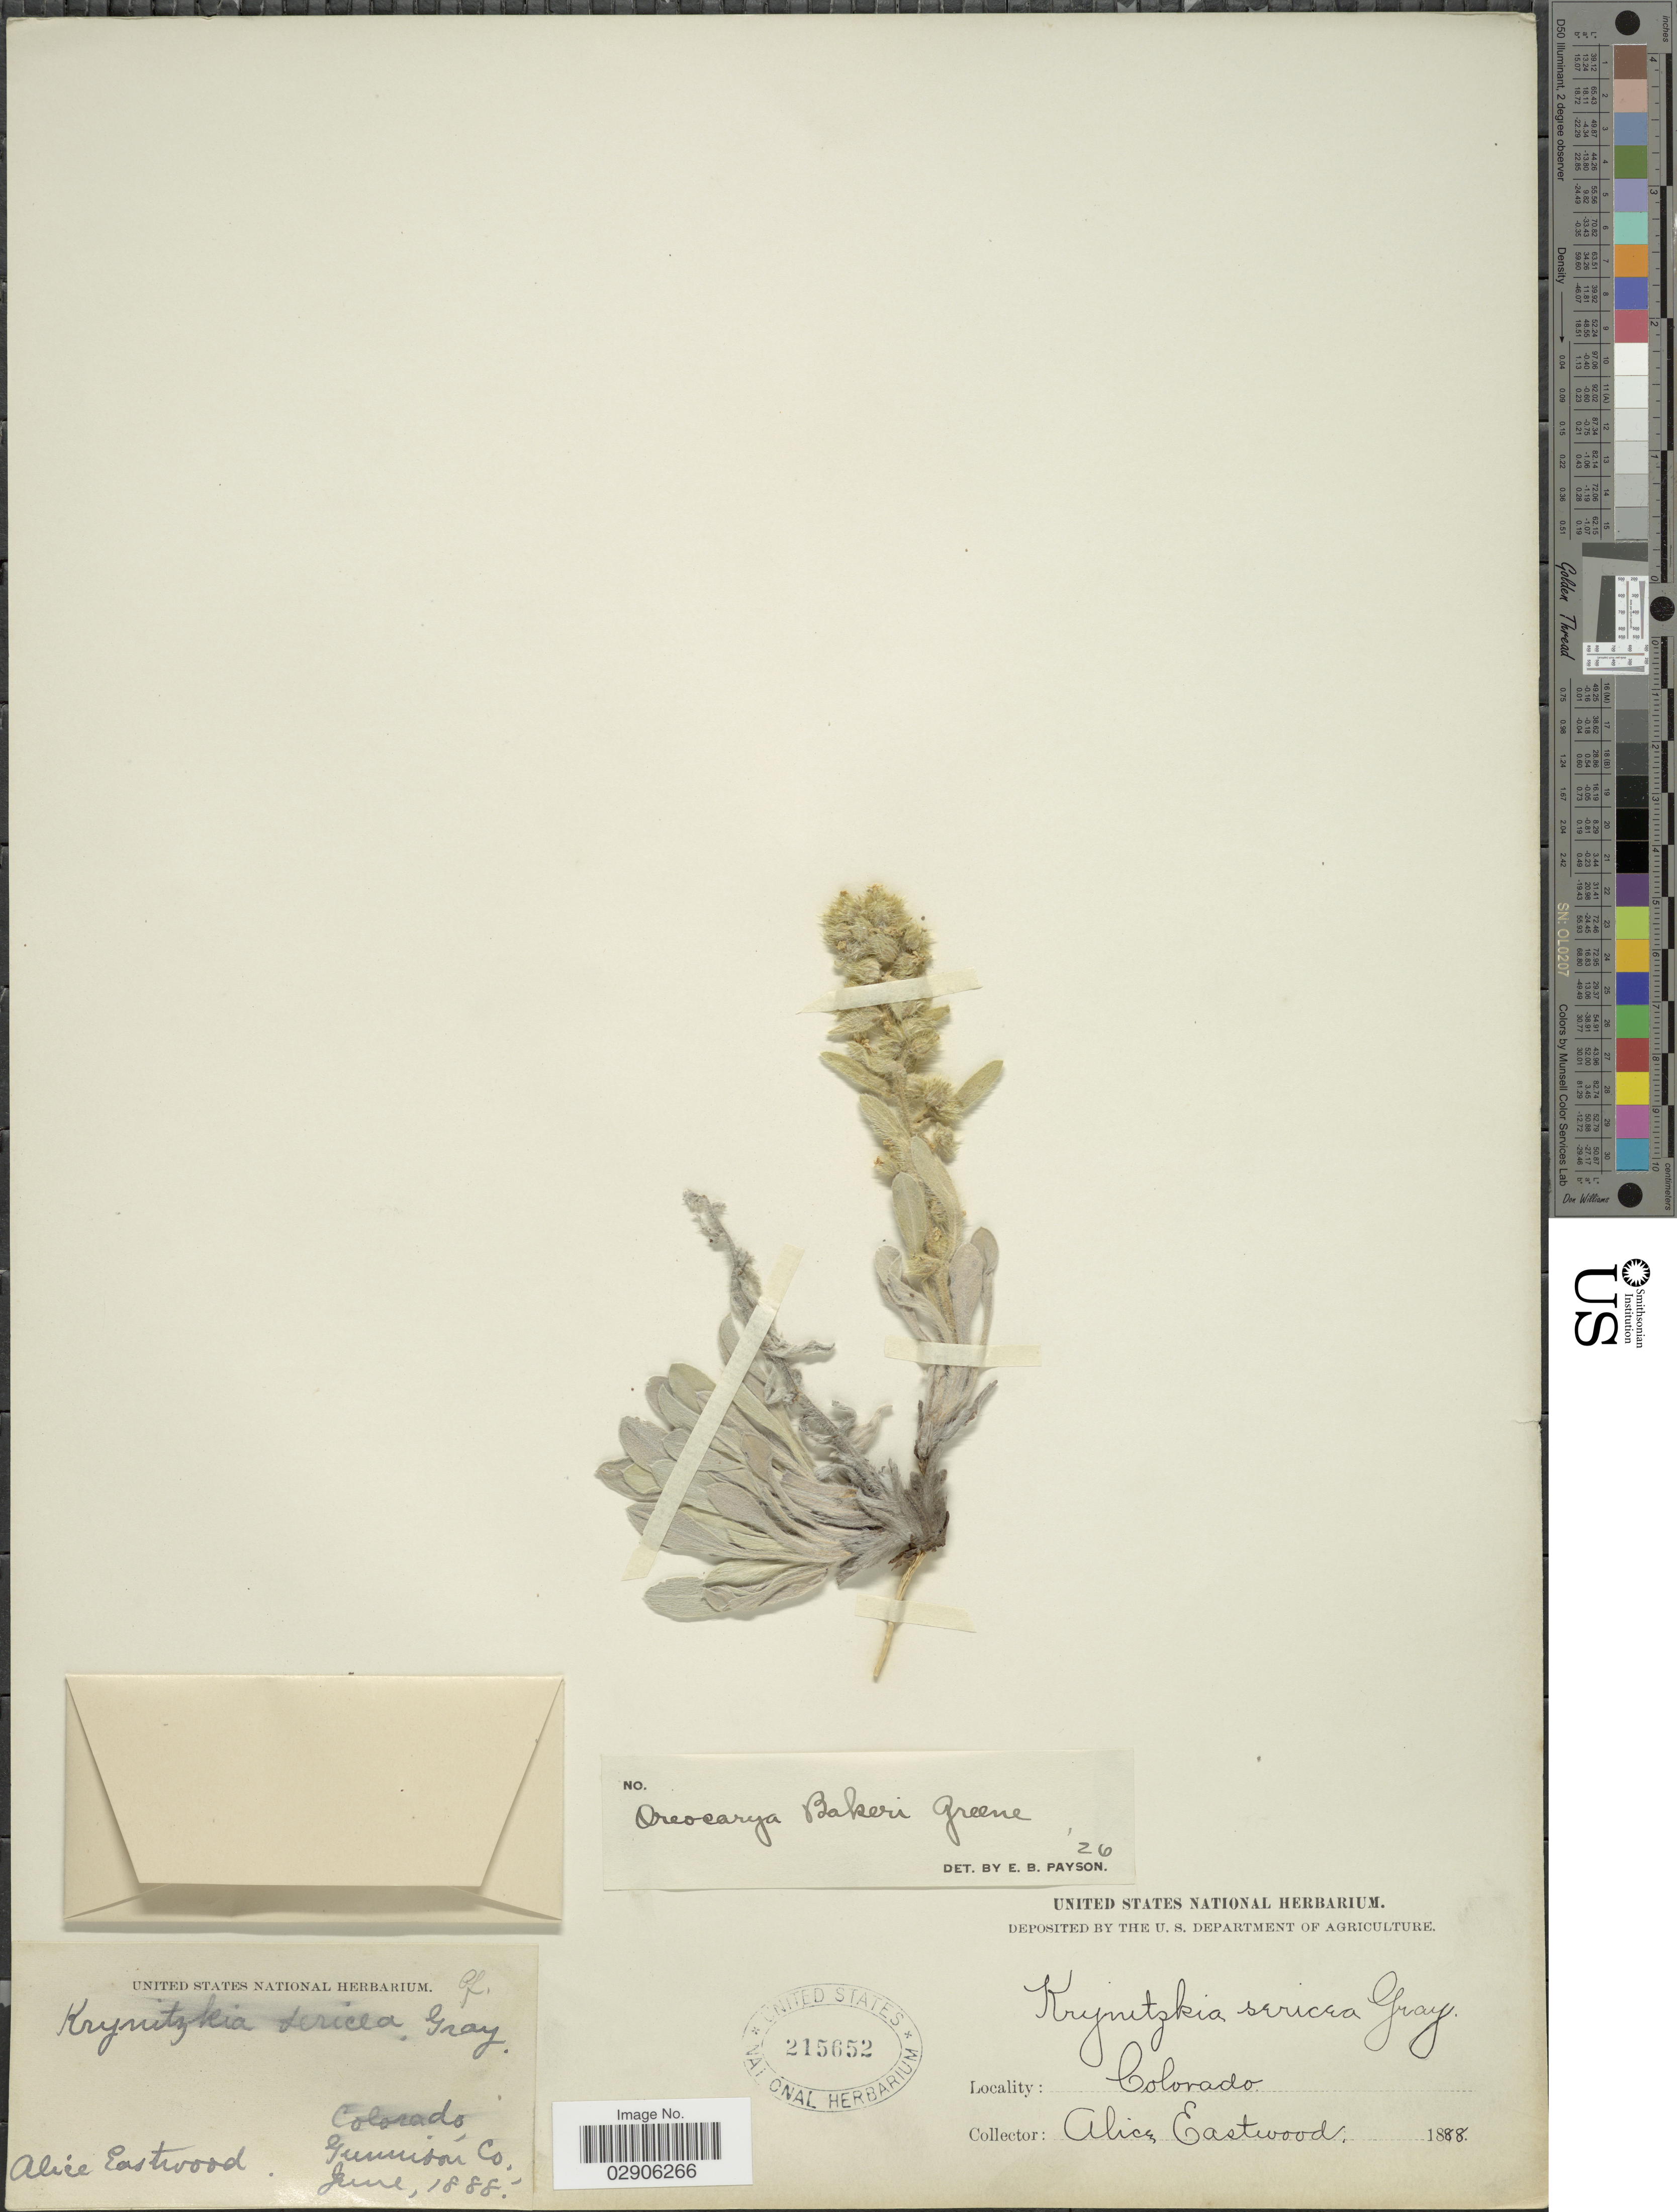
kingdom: Plantae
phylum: Tracheophyta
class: Magnoliopsida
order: Boraginales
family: Boraginaceae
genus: Cryptantha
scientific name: Cryptantha bakeri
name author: (S.W. Greene) Payson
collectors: A. Eastwood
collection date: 1888-06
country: United States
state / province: Colorado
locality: Gunnison Co.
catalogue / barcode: US 215652